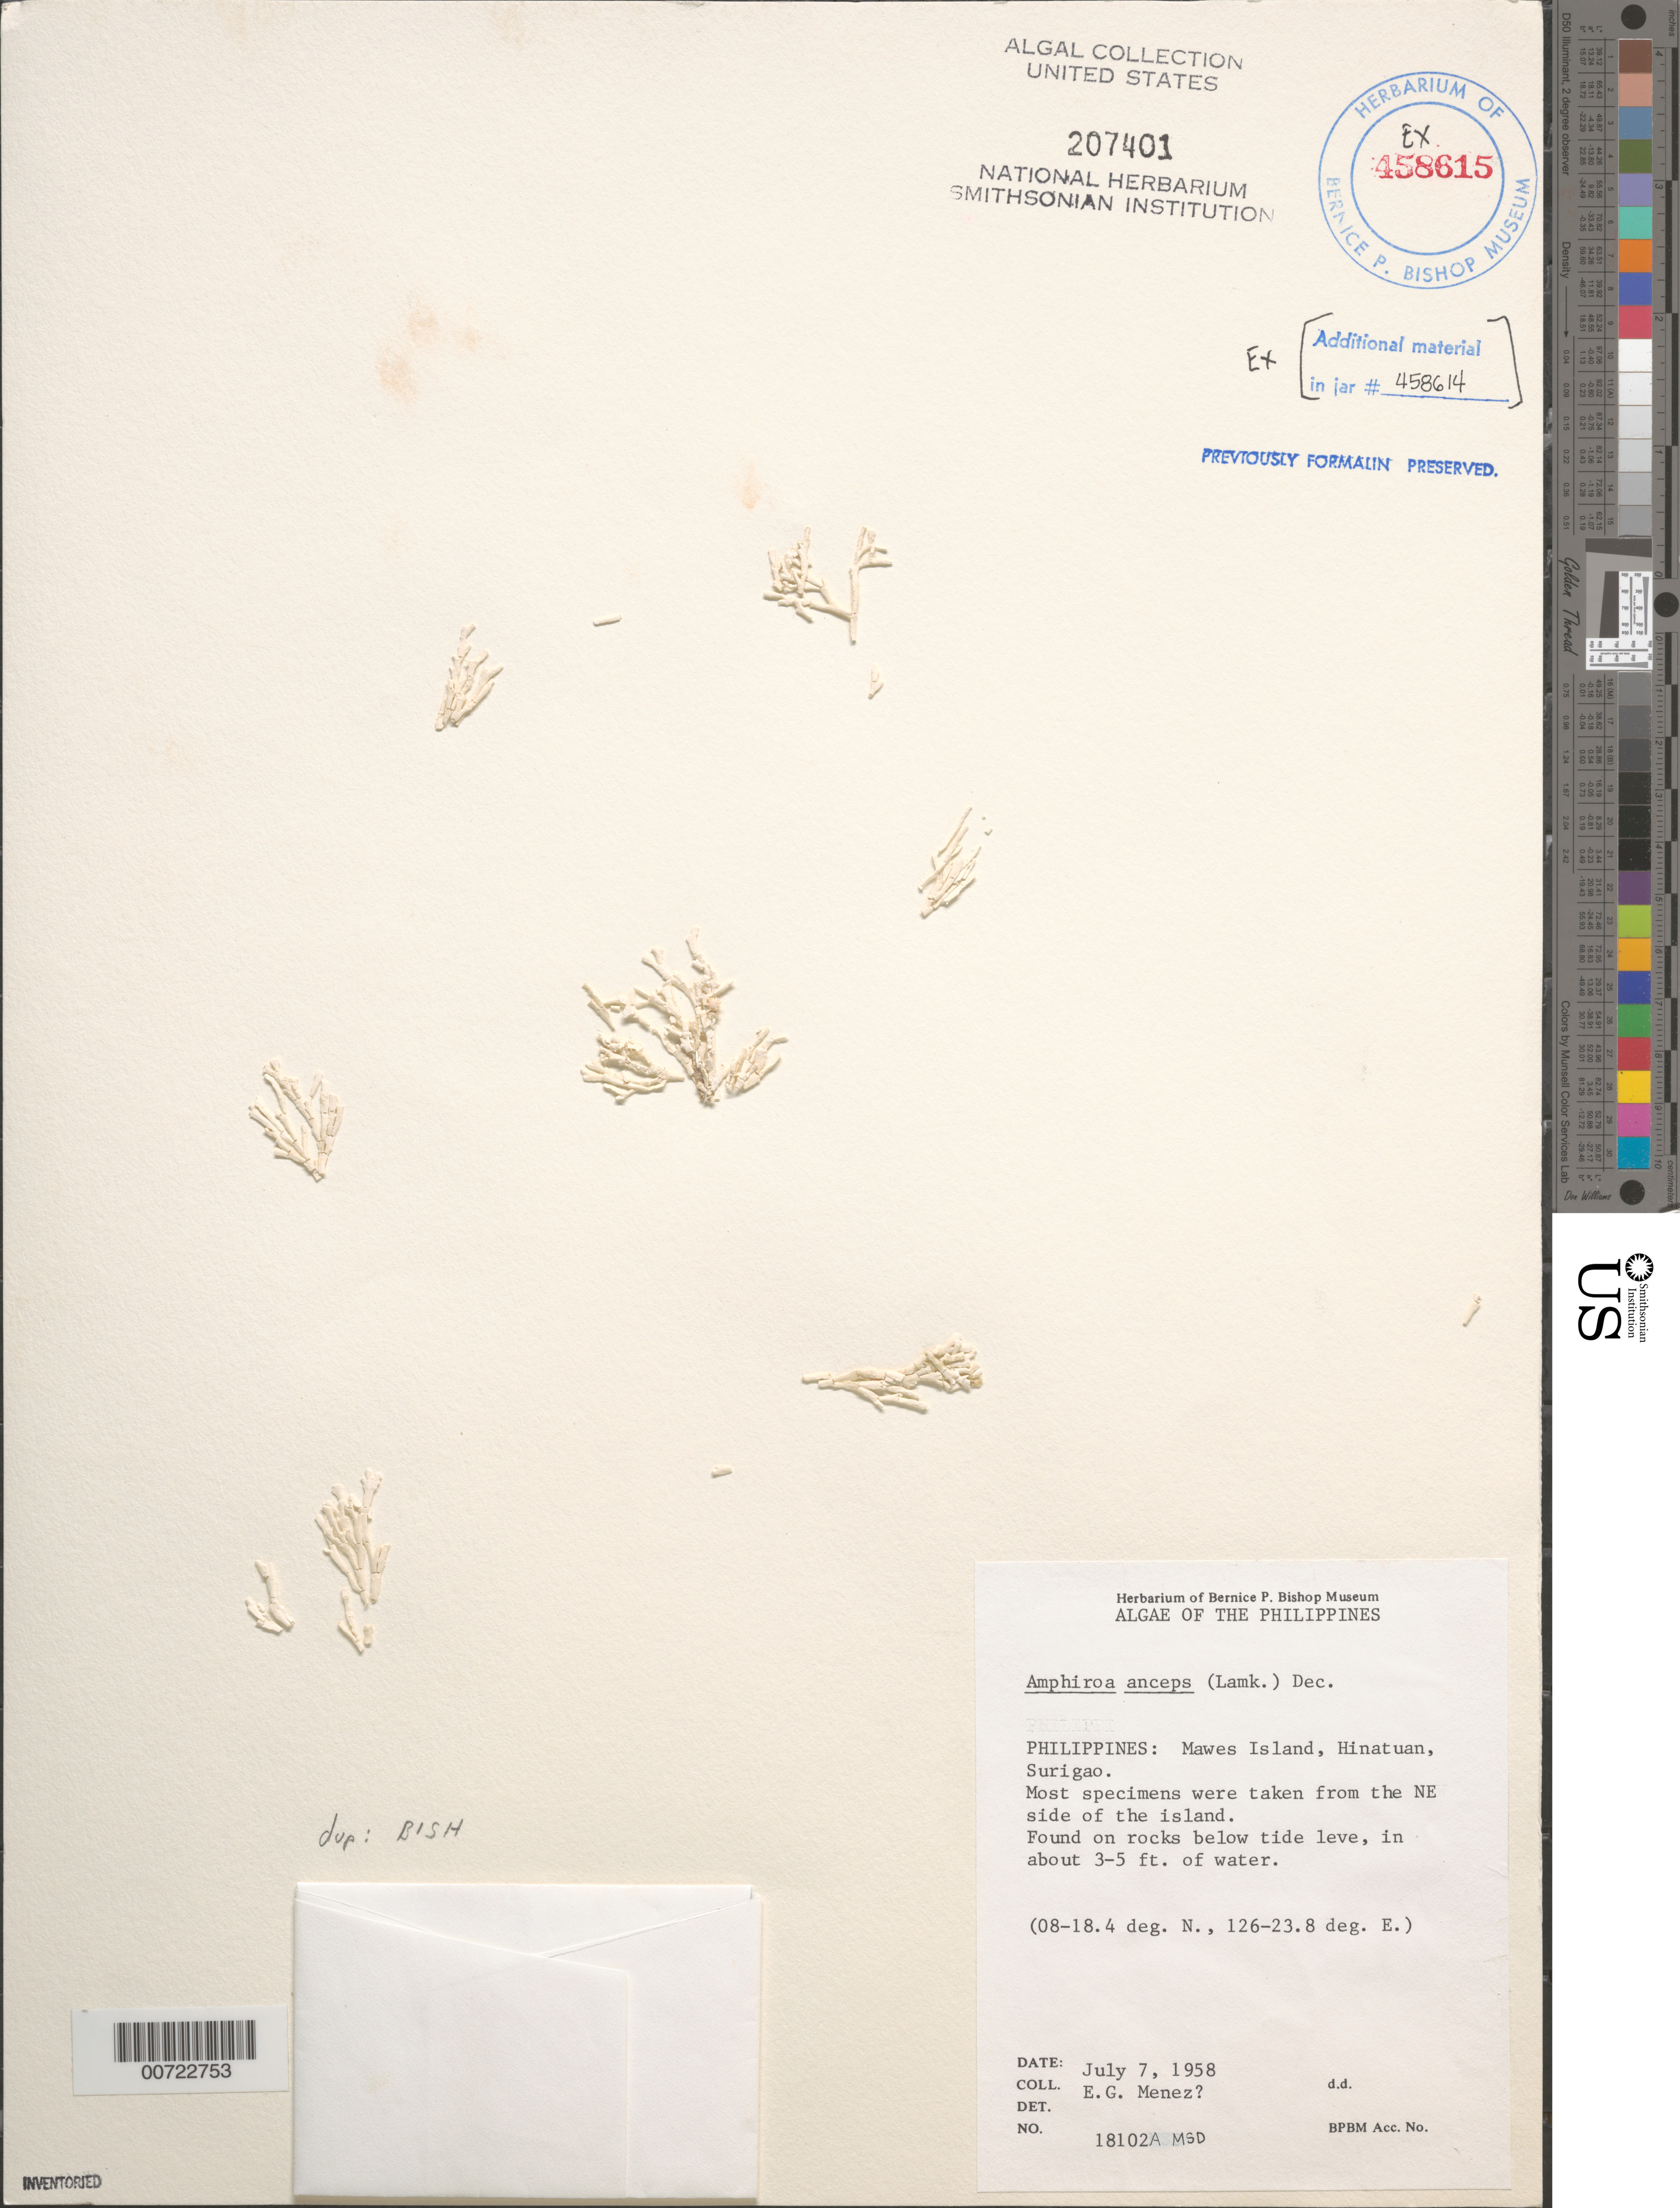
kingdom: Plantae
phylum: Rhodophyta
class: Florideophyceae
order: Corallinales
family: Lithophyllaceae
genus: Amphiroa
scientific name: Amphiroa anceps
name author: (Lam.) Decne.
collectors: Meñez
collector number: MSD 18102A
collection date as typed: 07 Jul 1958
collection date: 1958-07-07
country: Philippines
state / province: Caraga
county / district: Surigao del Sur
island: Mawes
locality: Hinatuan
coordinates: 08-18.4 deg. N., 126-23.8 deg. E.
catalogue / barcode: US 207401